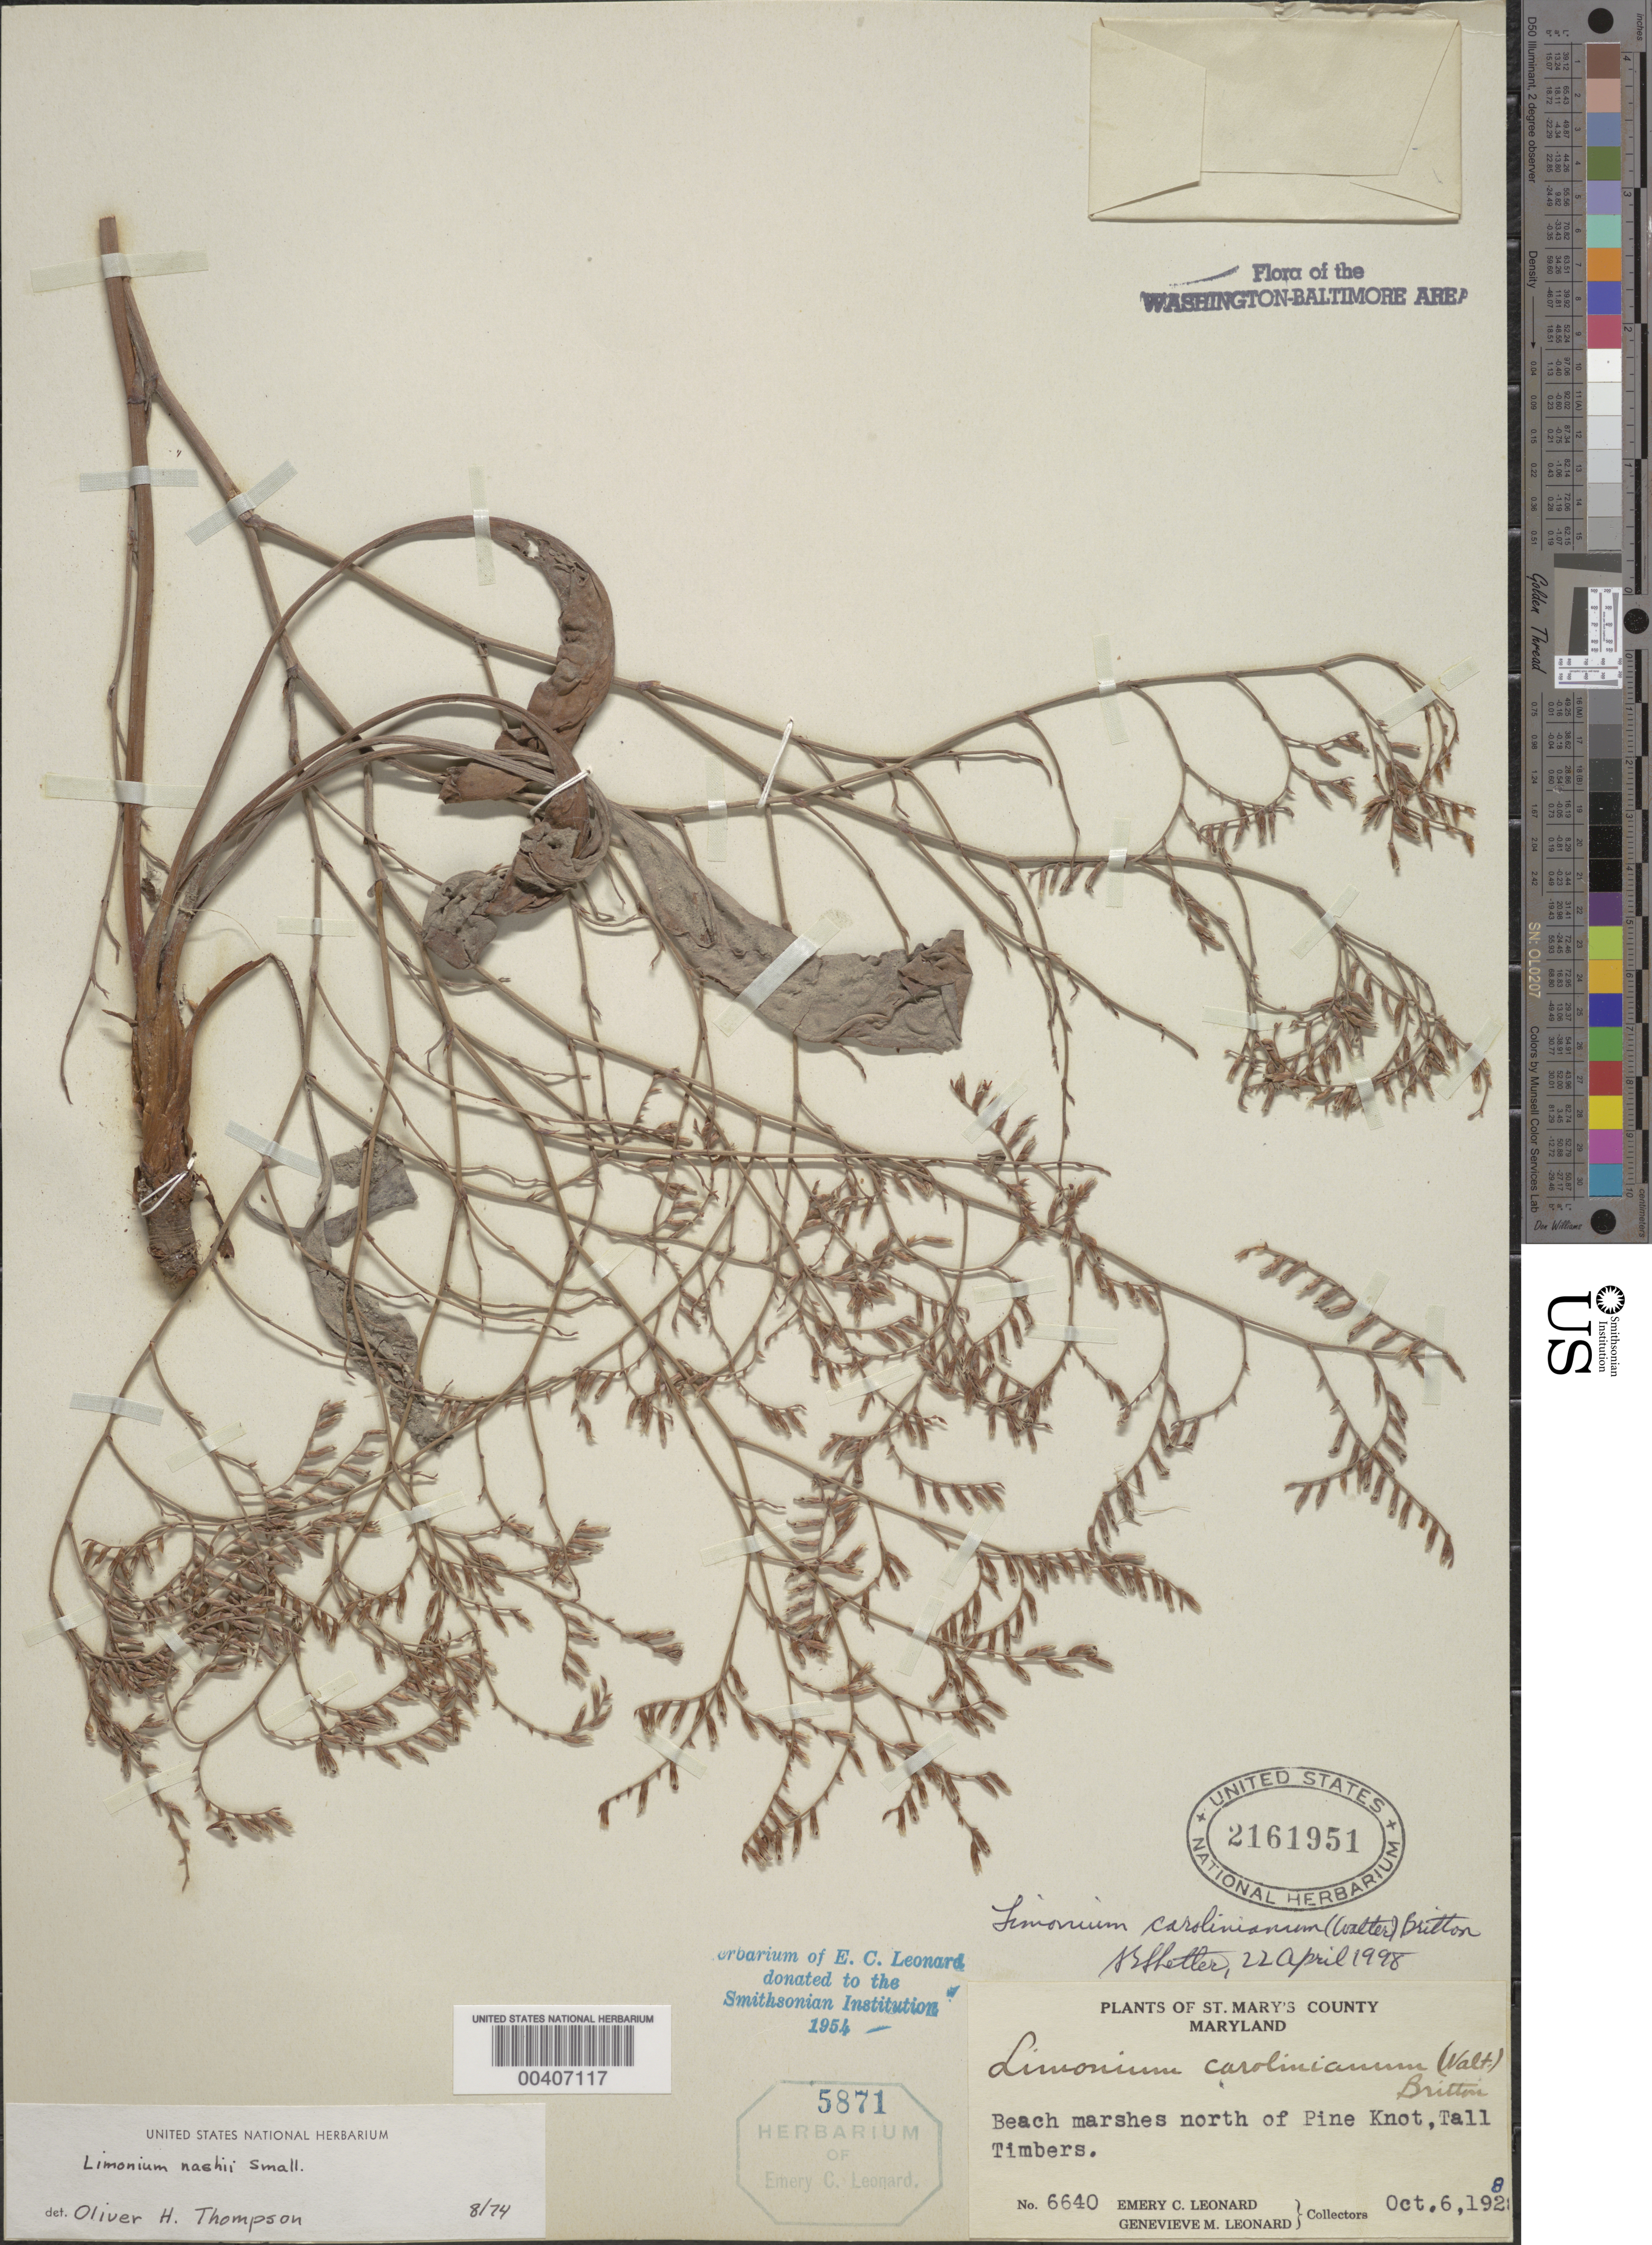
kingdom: Plantae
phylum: Tracheophyta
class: Magnoliopsida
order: Caryophyllales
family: Plumbaginaceae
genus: Limonium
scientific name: Limonium carolinianum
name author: (Walter) Britton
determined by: Shetler, Stanwyn G., (US), NMNH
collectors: E. C. Leonard & G. M. Leonard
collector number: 6640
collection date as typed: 06 Oct 1928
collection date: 1928-10-06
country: United States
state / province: Maryland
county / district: St. Mary's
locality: N of Pine Knot, Tall Timbers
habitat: Beach marshes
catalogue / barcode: US 2161951